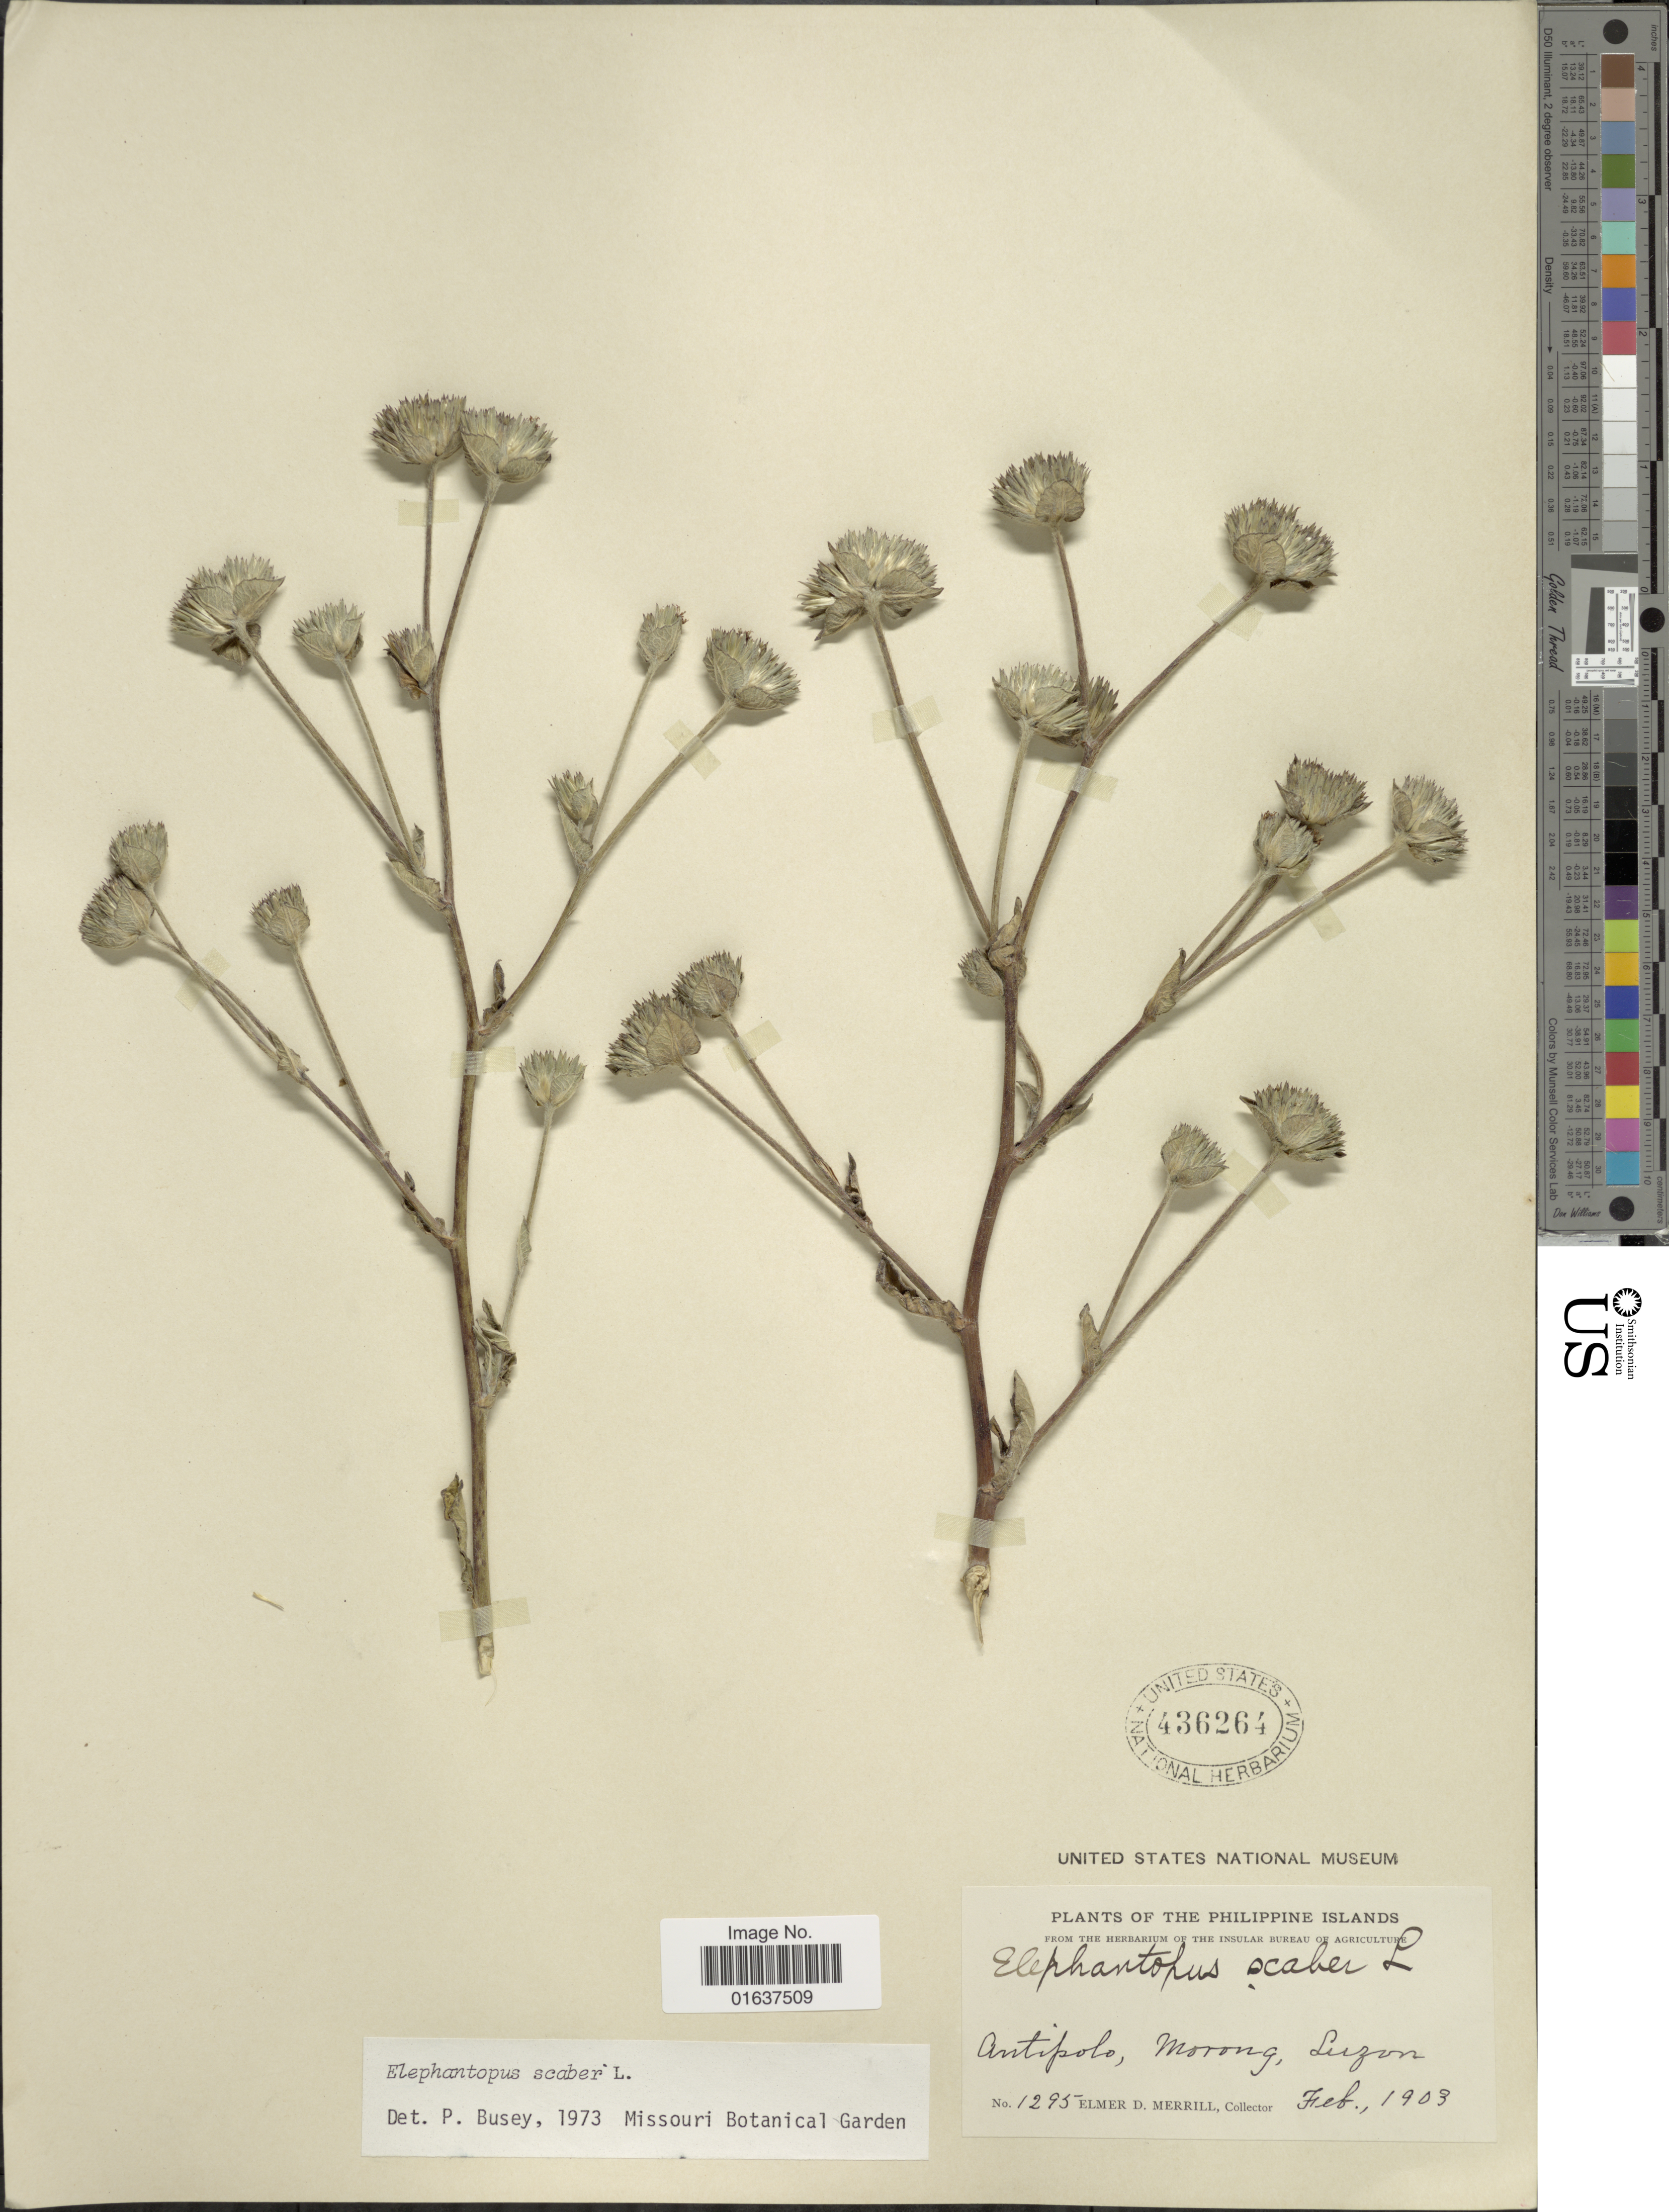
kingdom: Plantae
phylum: Tracheophyta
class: Magnoliopsida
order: Asterales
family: Asteraceae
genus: Elephantopus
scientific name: Elephantopus scaber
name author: L.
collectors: E. D. Merrill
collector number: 1295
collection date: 1903-02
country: Philippines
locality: Antipolo, Morong, Luzon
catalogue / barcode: US 436264